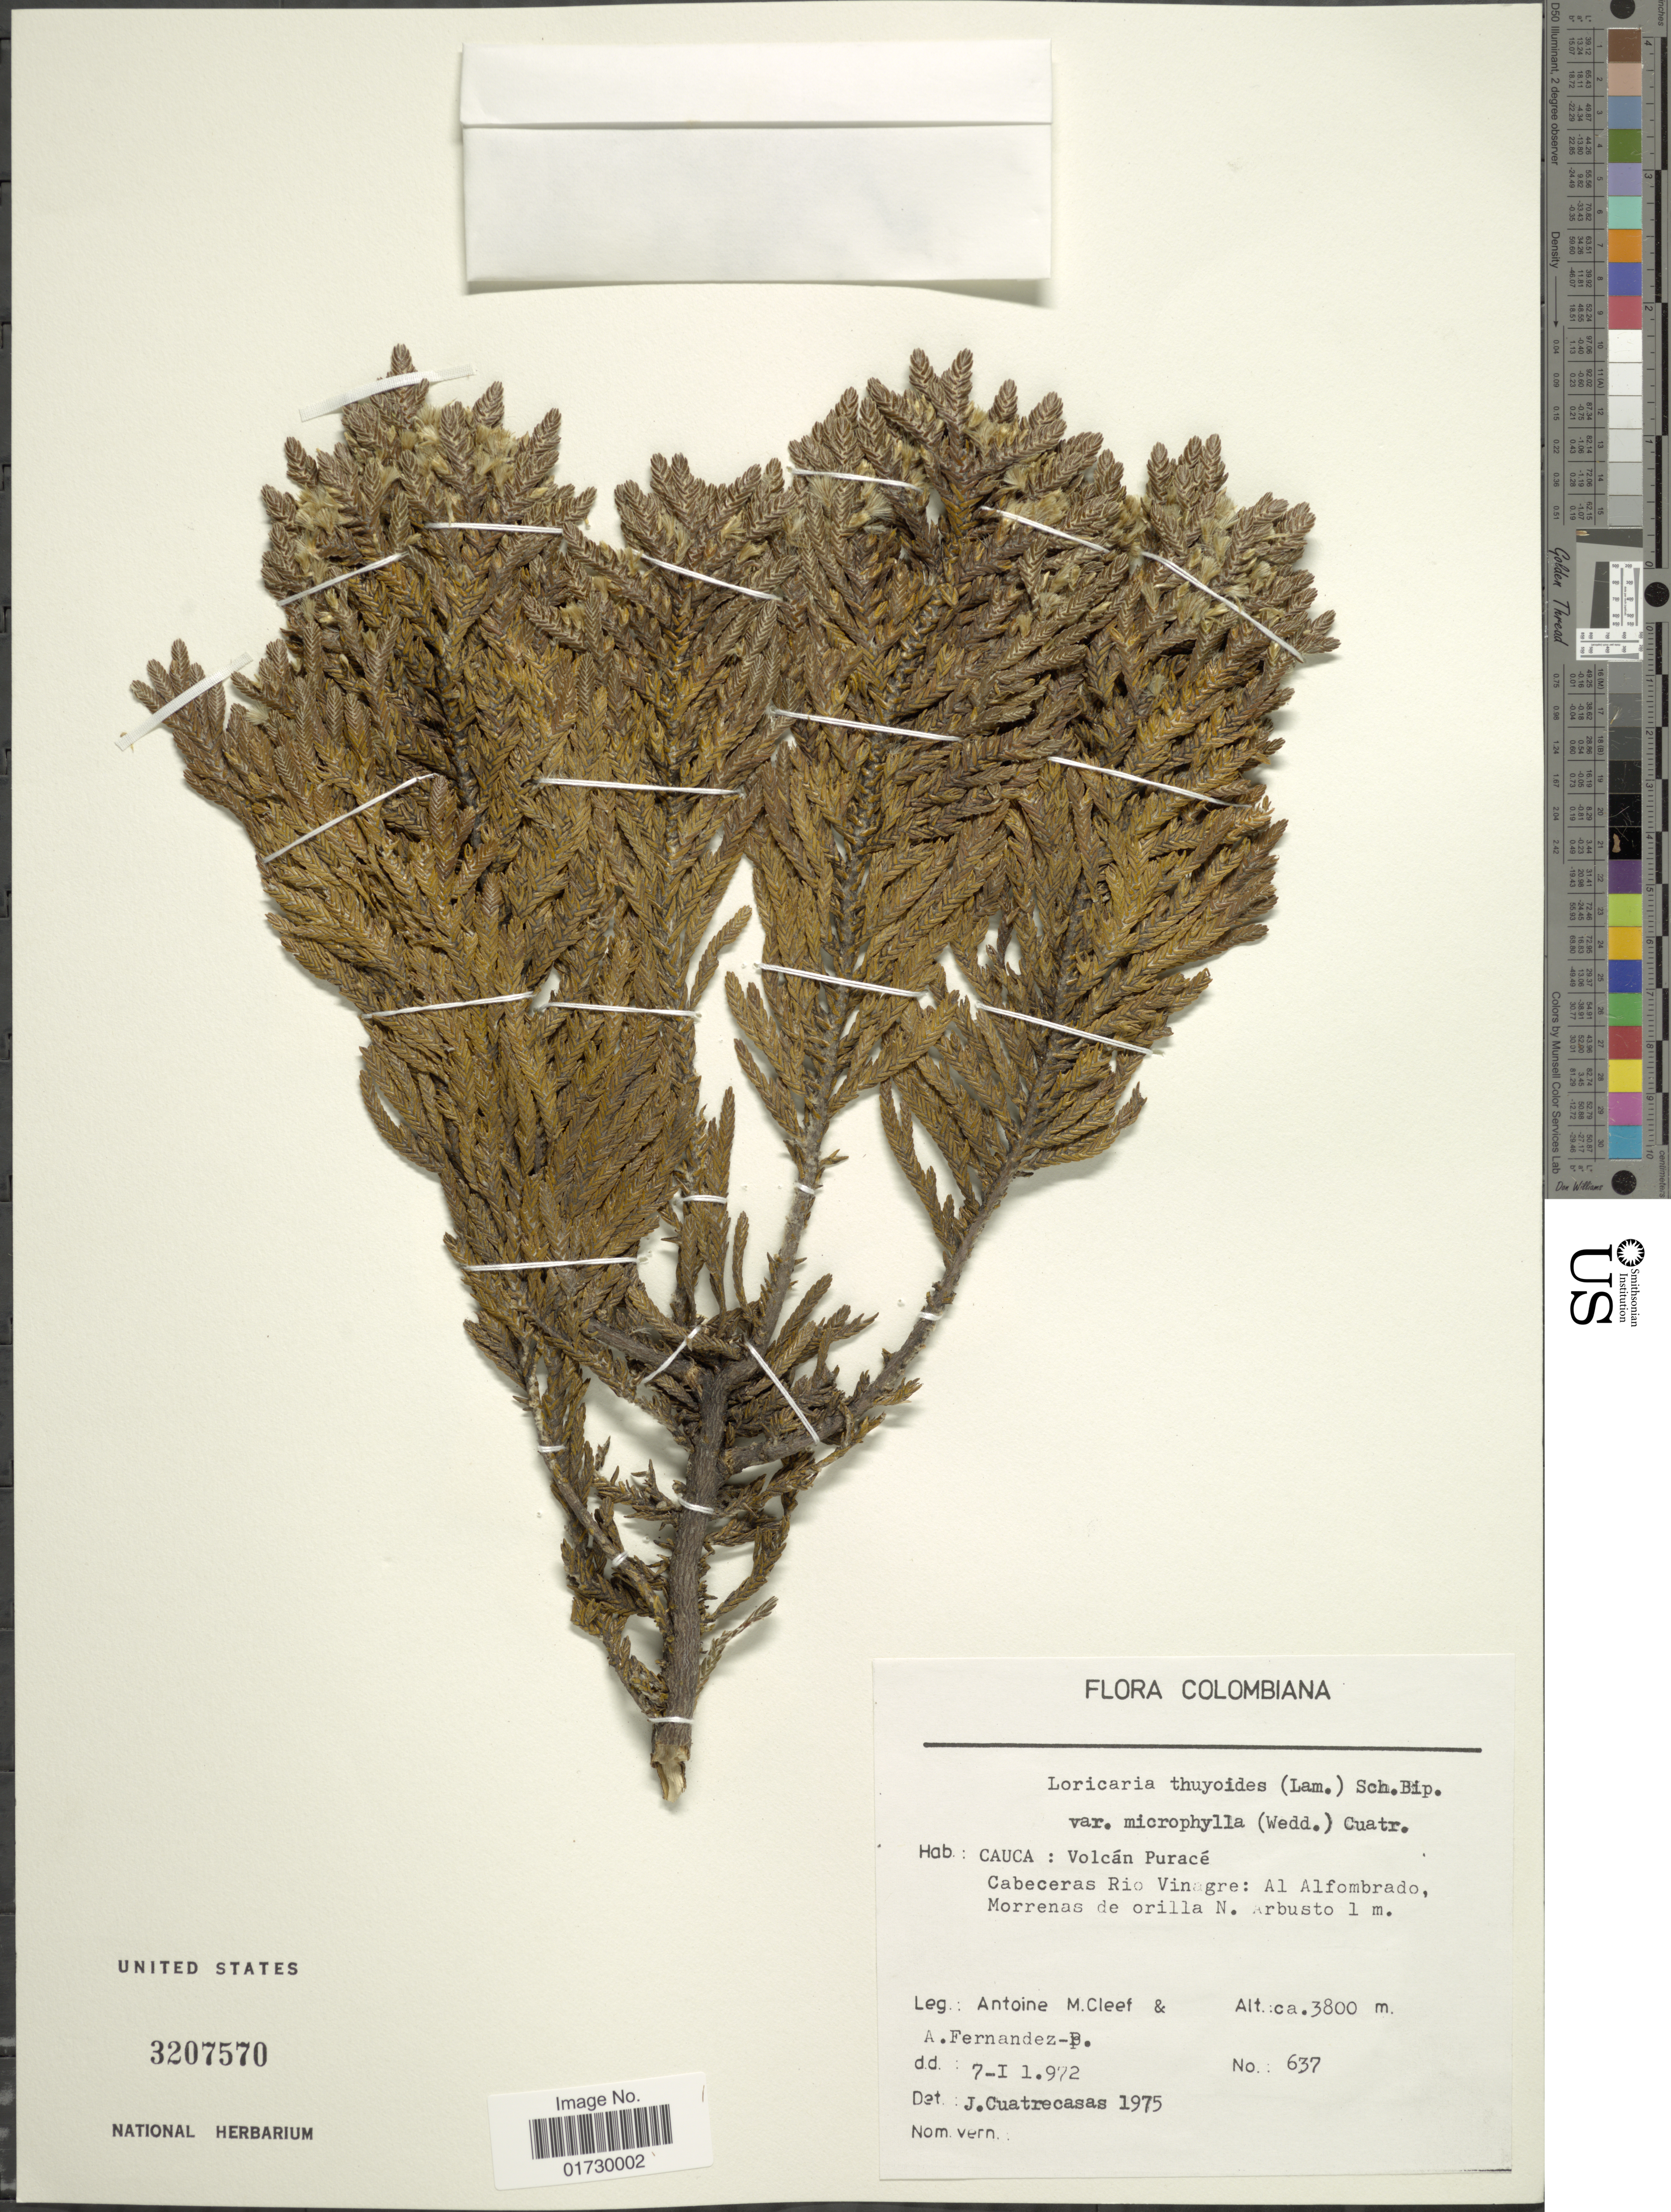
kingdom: Plantae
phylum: Tracheophyta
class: Magnoliopsida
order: Asterales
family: Asteraceae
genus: Loricaria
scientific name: Loricaria thuyoides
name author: (Lam.) Sch. Bip.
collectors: A. M. Cleef & A. Fernández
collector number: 637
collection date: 1972-01-07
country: Colombia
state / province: Cauca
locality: Volcán Purace, Cabeceras Rio Vinagre: Al Alfombrado, Morrenas de orilla N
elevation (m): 3800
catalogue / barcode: US 3207570